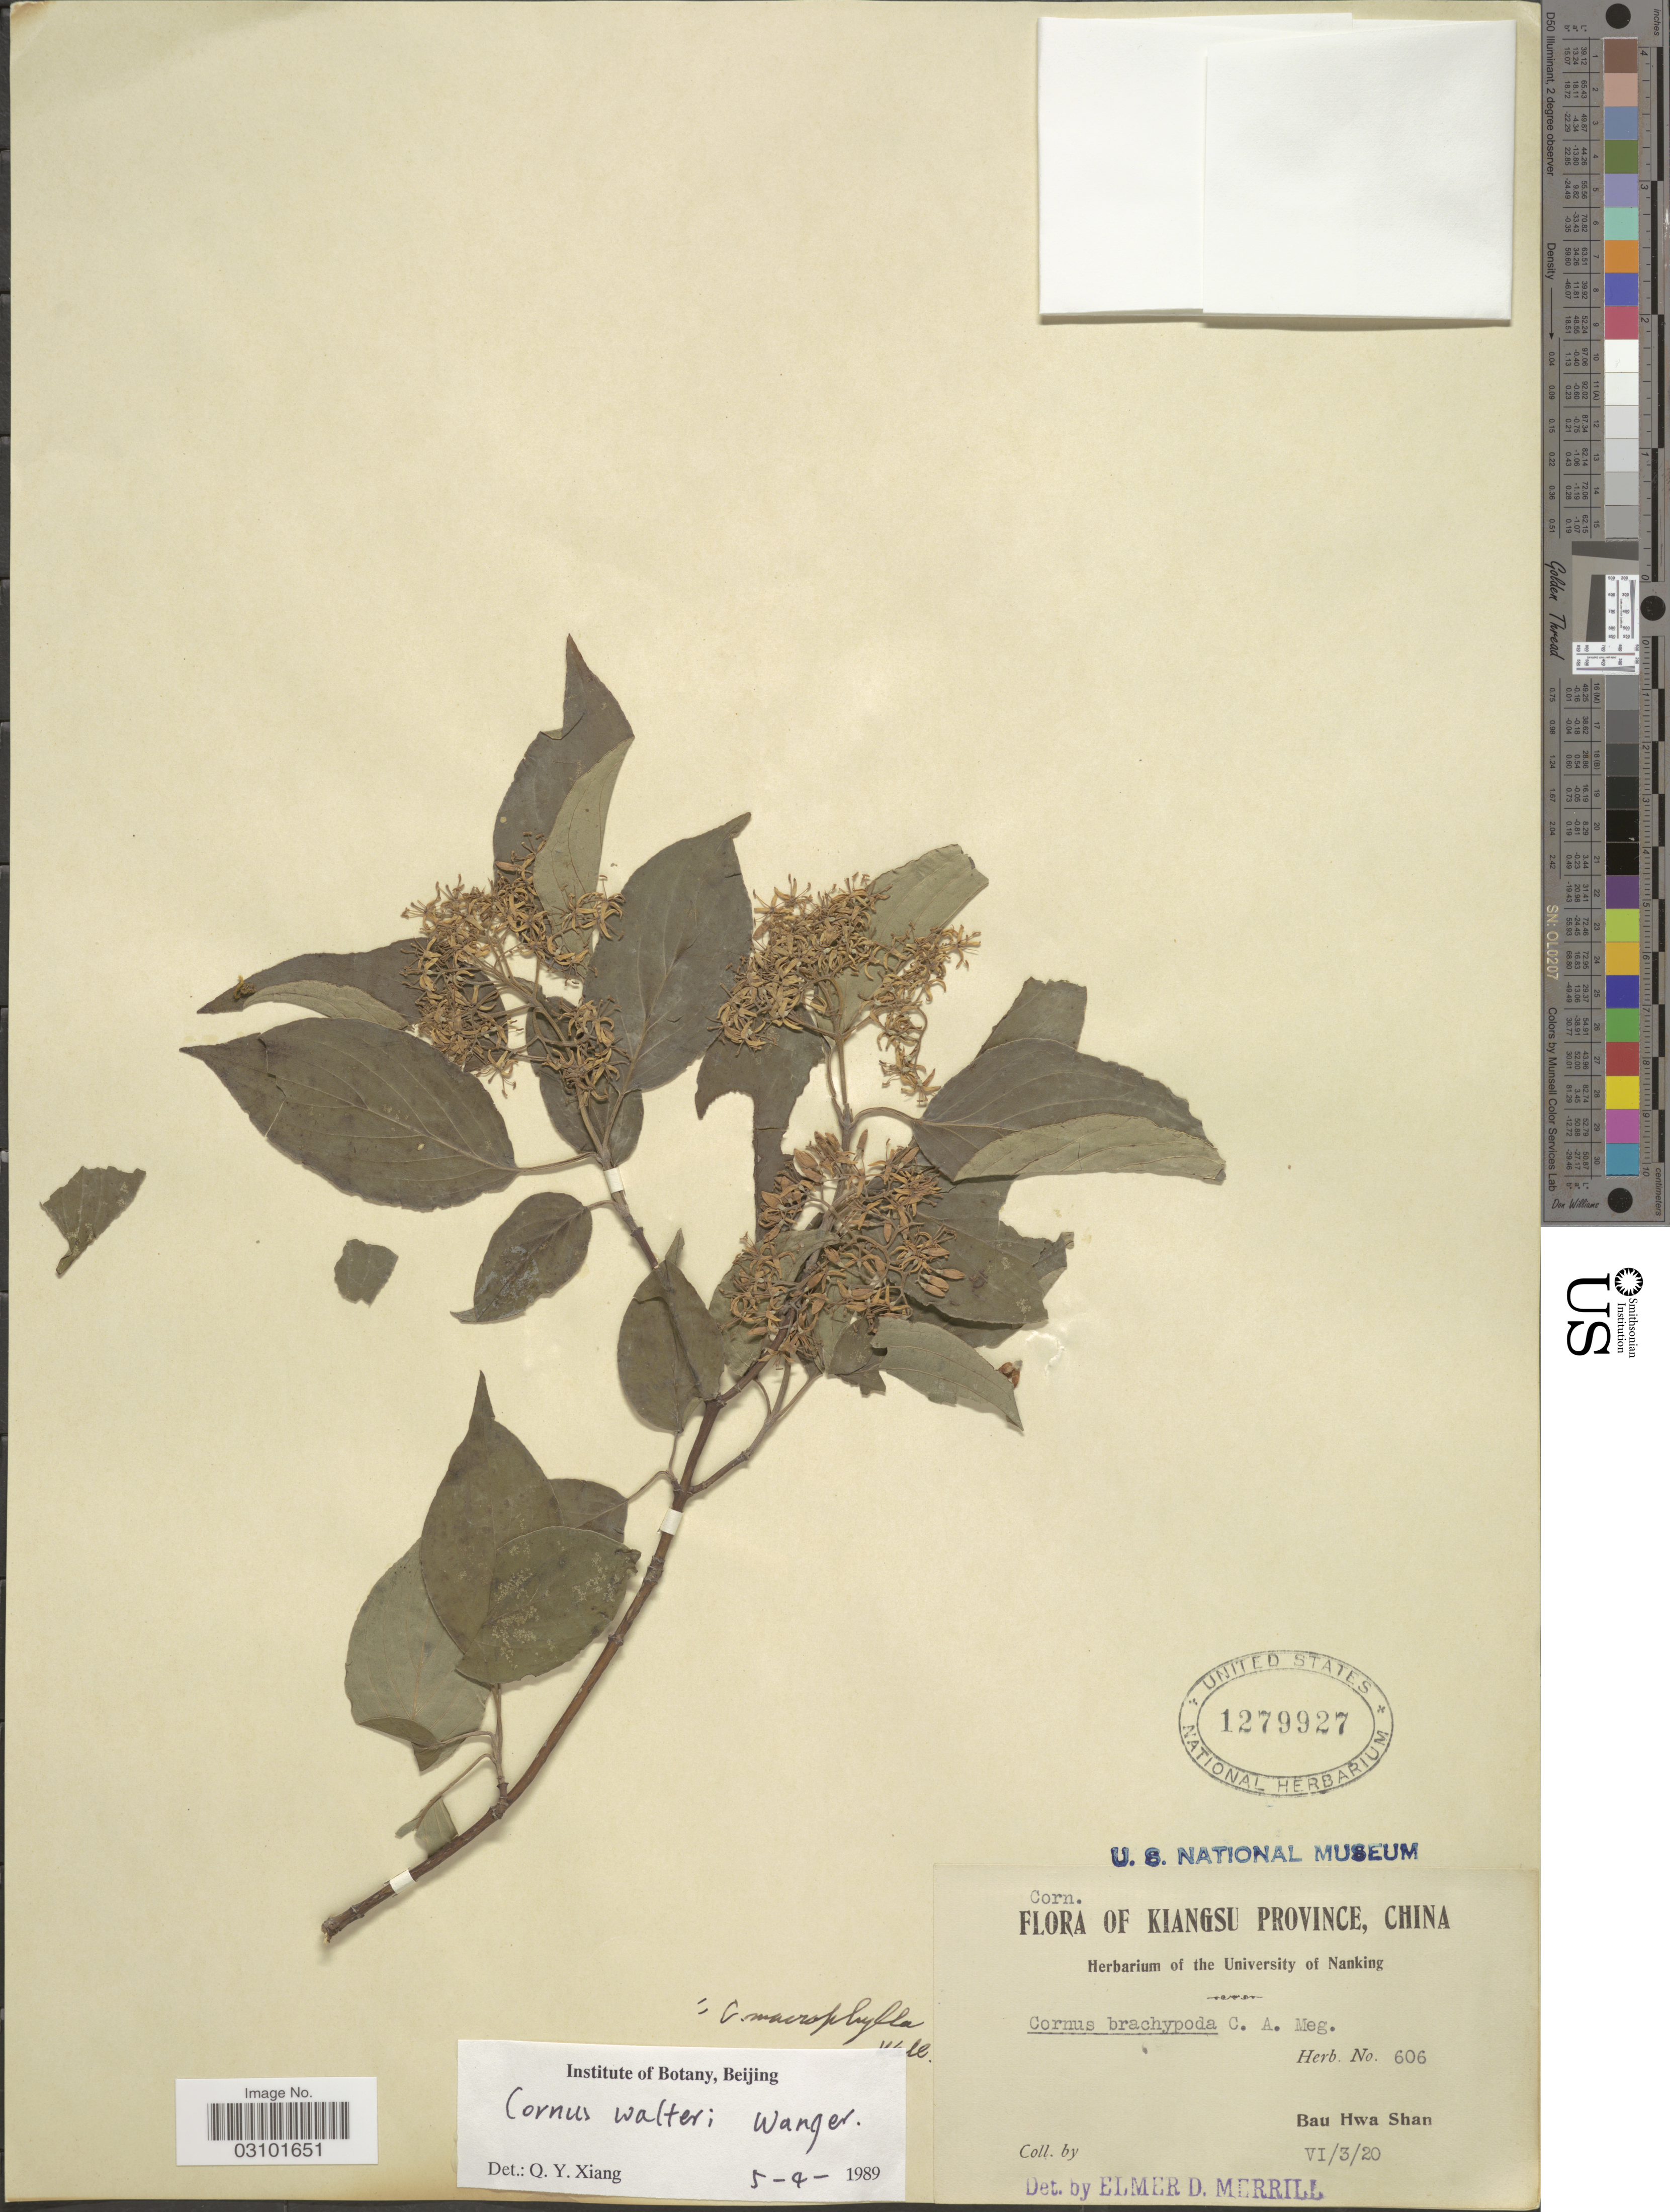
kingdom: Plantae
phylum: Tracheophyta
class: Magnoliopsida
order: Cornales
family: Cornaceae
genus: Cornus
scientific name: Cornus macrophylla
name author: Wall.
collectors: ex herb. University of Nanking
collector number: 606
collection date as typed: Transcribed d/m/y: 3/6/20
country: China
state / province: Jiangsu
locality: Kiangsu Province. Bau Hwa Shan.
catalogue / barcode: US 1279927